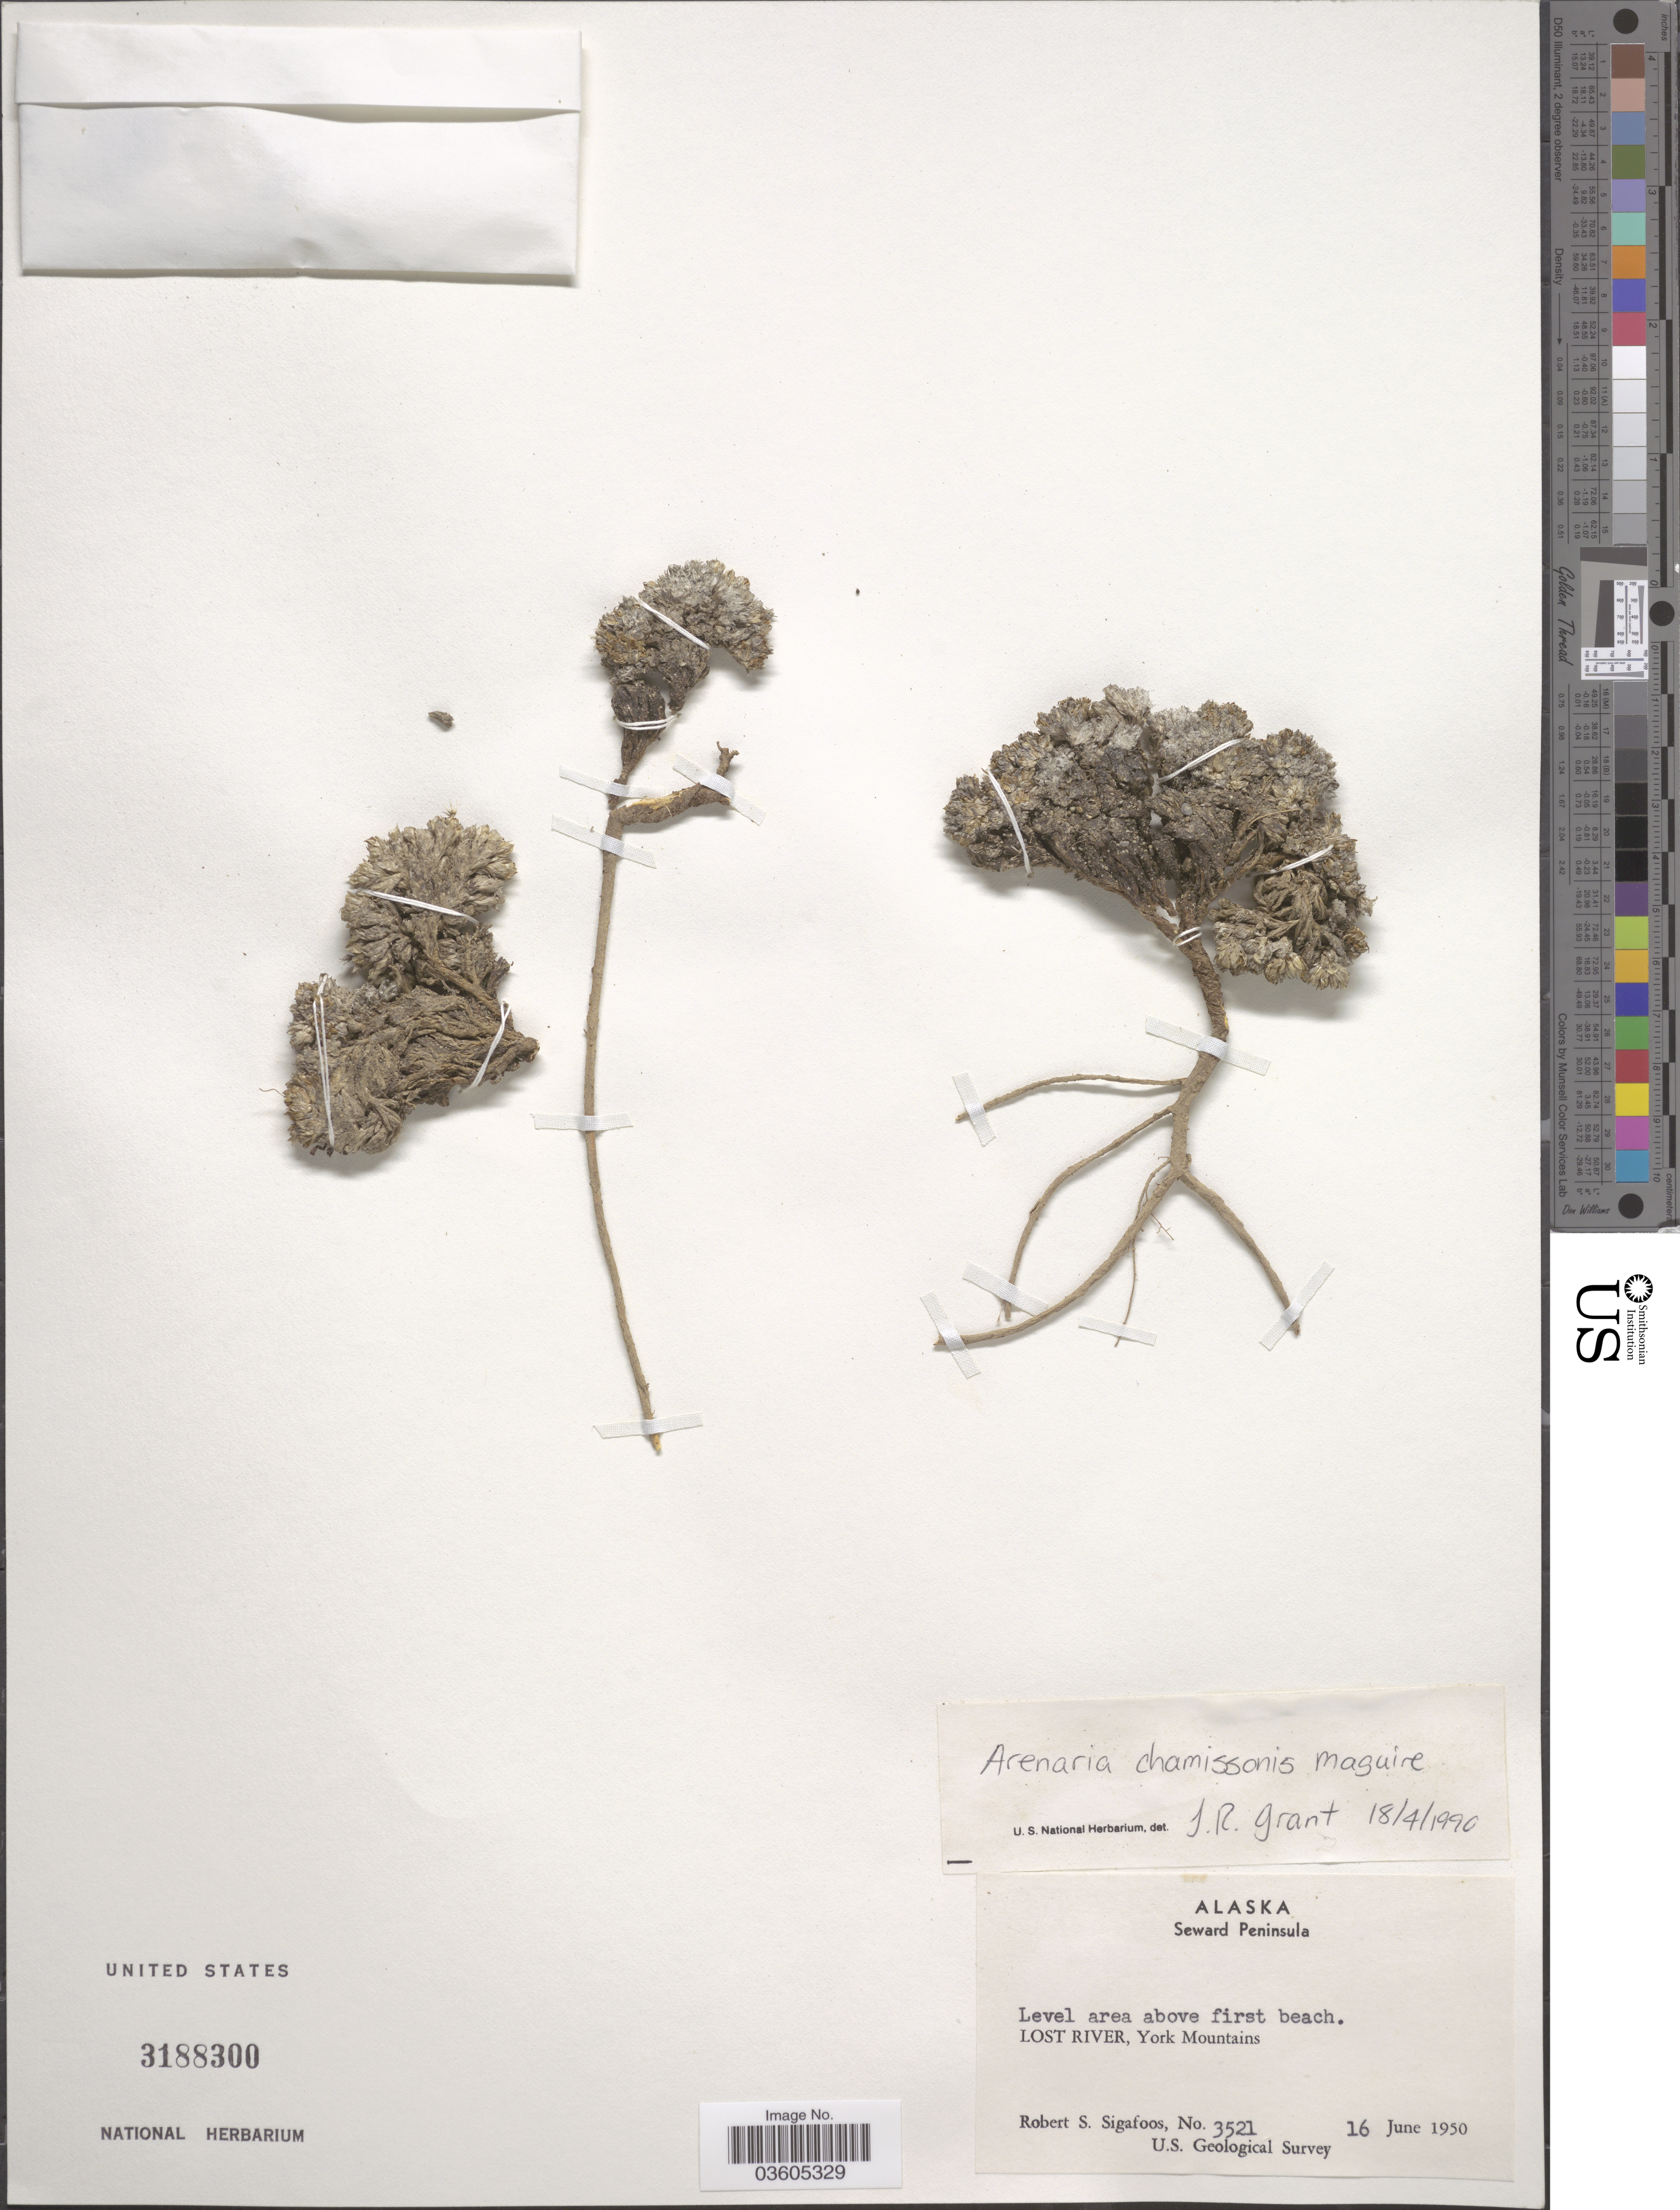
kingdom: Plantae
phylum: Tracheophyta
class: Magnoliopsida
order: Caryophyllales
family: Caryophyllaceae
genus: Arenaria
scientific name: Arenaria chamissonis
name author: Maguire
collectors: R. Sigafoos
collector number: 3521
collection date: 1950-06-16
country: United States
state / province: Alaska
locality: Seward Peninsula. Lost River, York Mountains.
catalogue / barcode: US 3188300